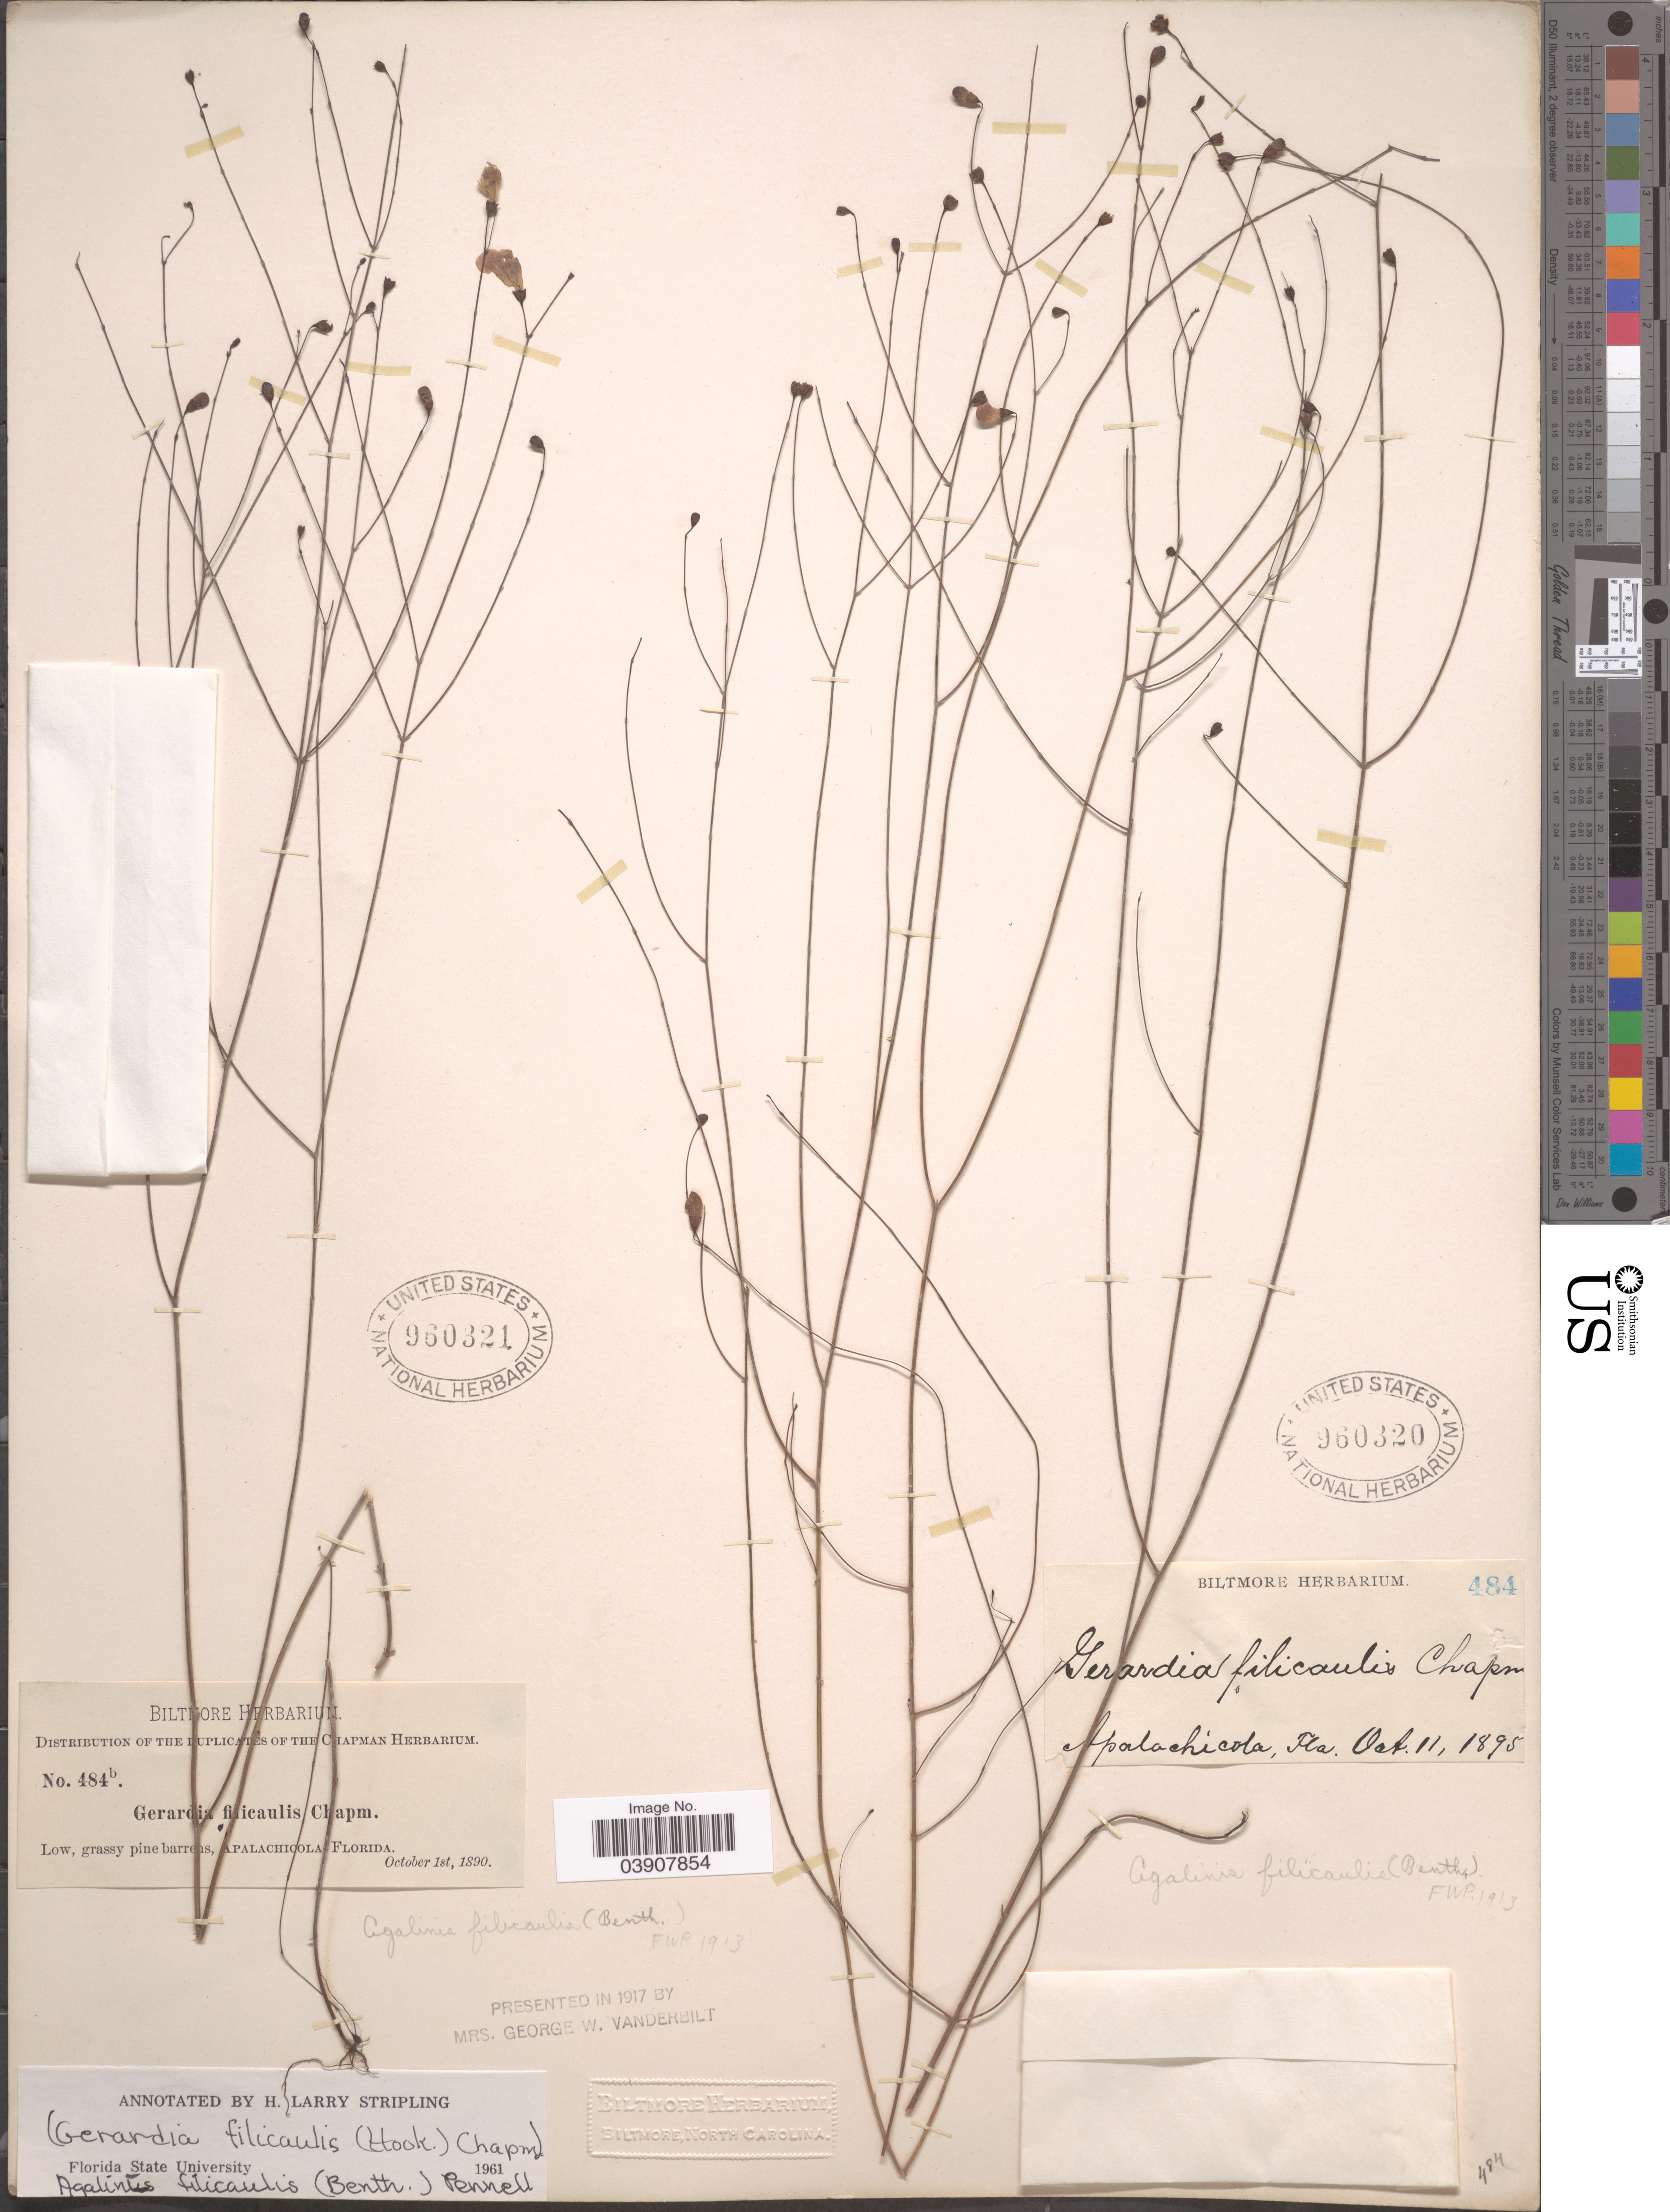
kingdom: Plantae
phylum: Tracheophyta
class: Magnoliopsida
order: Lamiales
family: Orobanchaceae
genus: Agalinis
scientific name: Agalinis filicaulis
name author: (Benth.) Pennell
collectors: ex herb. Biltmore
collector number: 484b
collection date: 1890-10-01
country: United States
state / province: Florida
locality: Apalachicola.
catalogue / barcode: US 960321